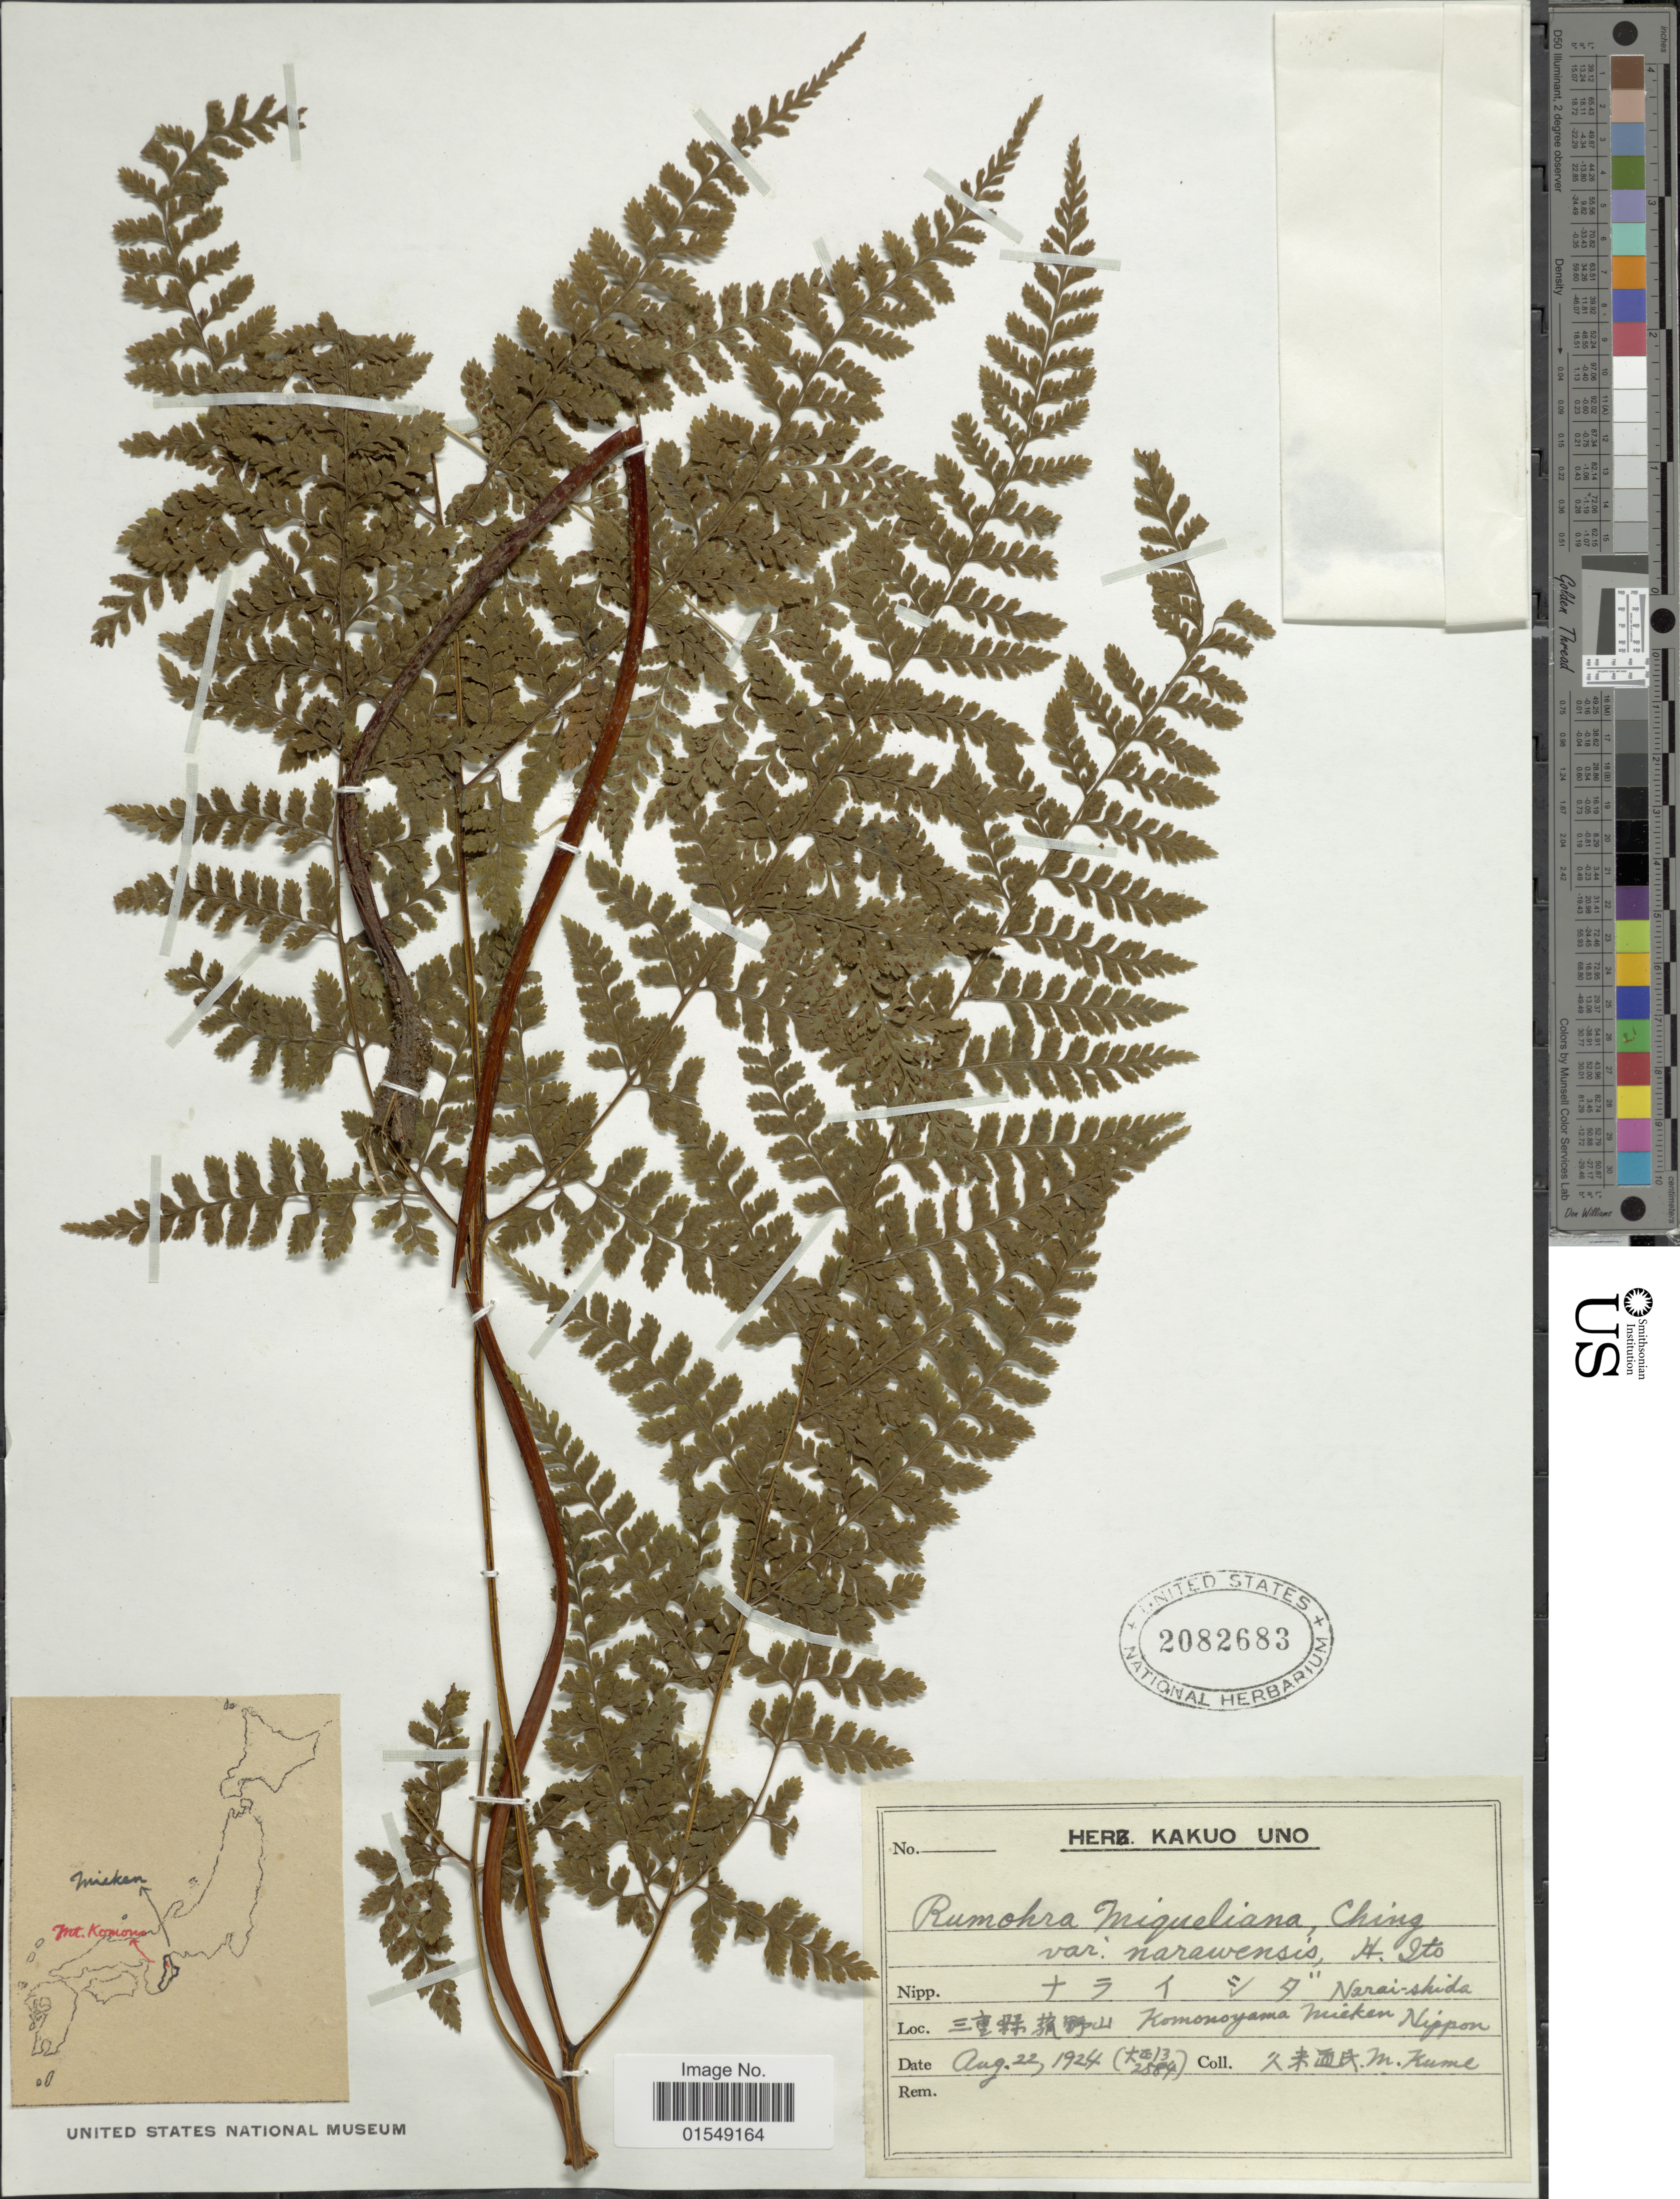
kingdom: Plantae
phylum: Tracheophyta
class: Polypodiopsida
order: Polypodiales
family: Dryopteridaceae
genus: Arachniodes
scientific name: Arachniodes miqueliana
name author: (Maxim. ex Franch. & Sav.) Ohwi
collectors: M. Kume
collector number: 13/2584*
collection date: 1924-08-22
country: Japan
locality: Narai-shida, Komonoyama Mieken Nippon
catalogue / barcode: US 2082683